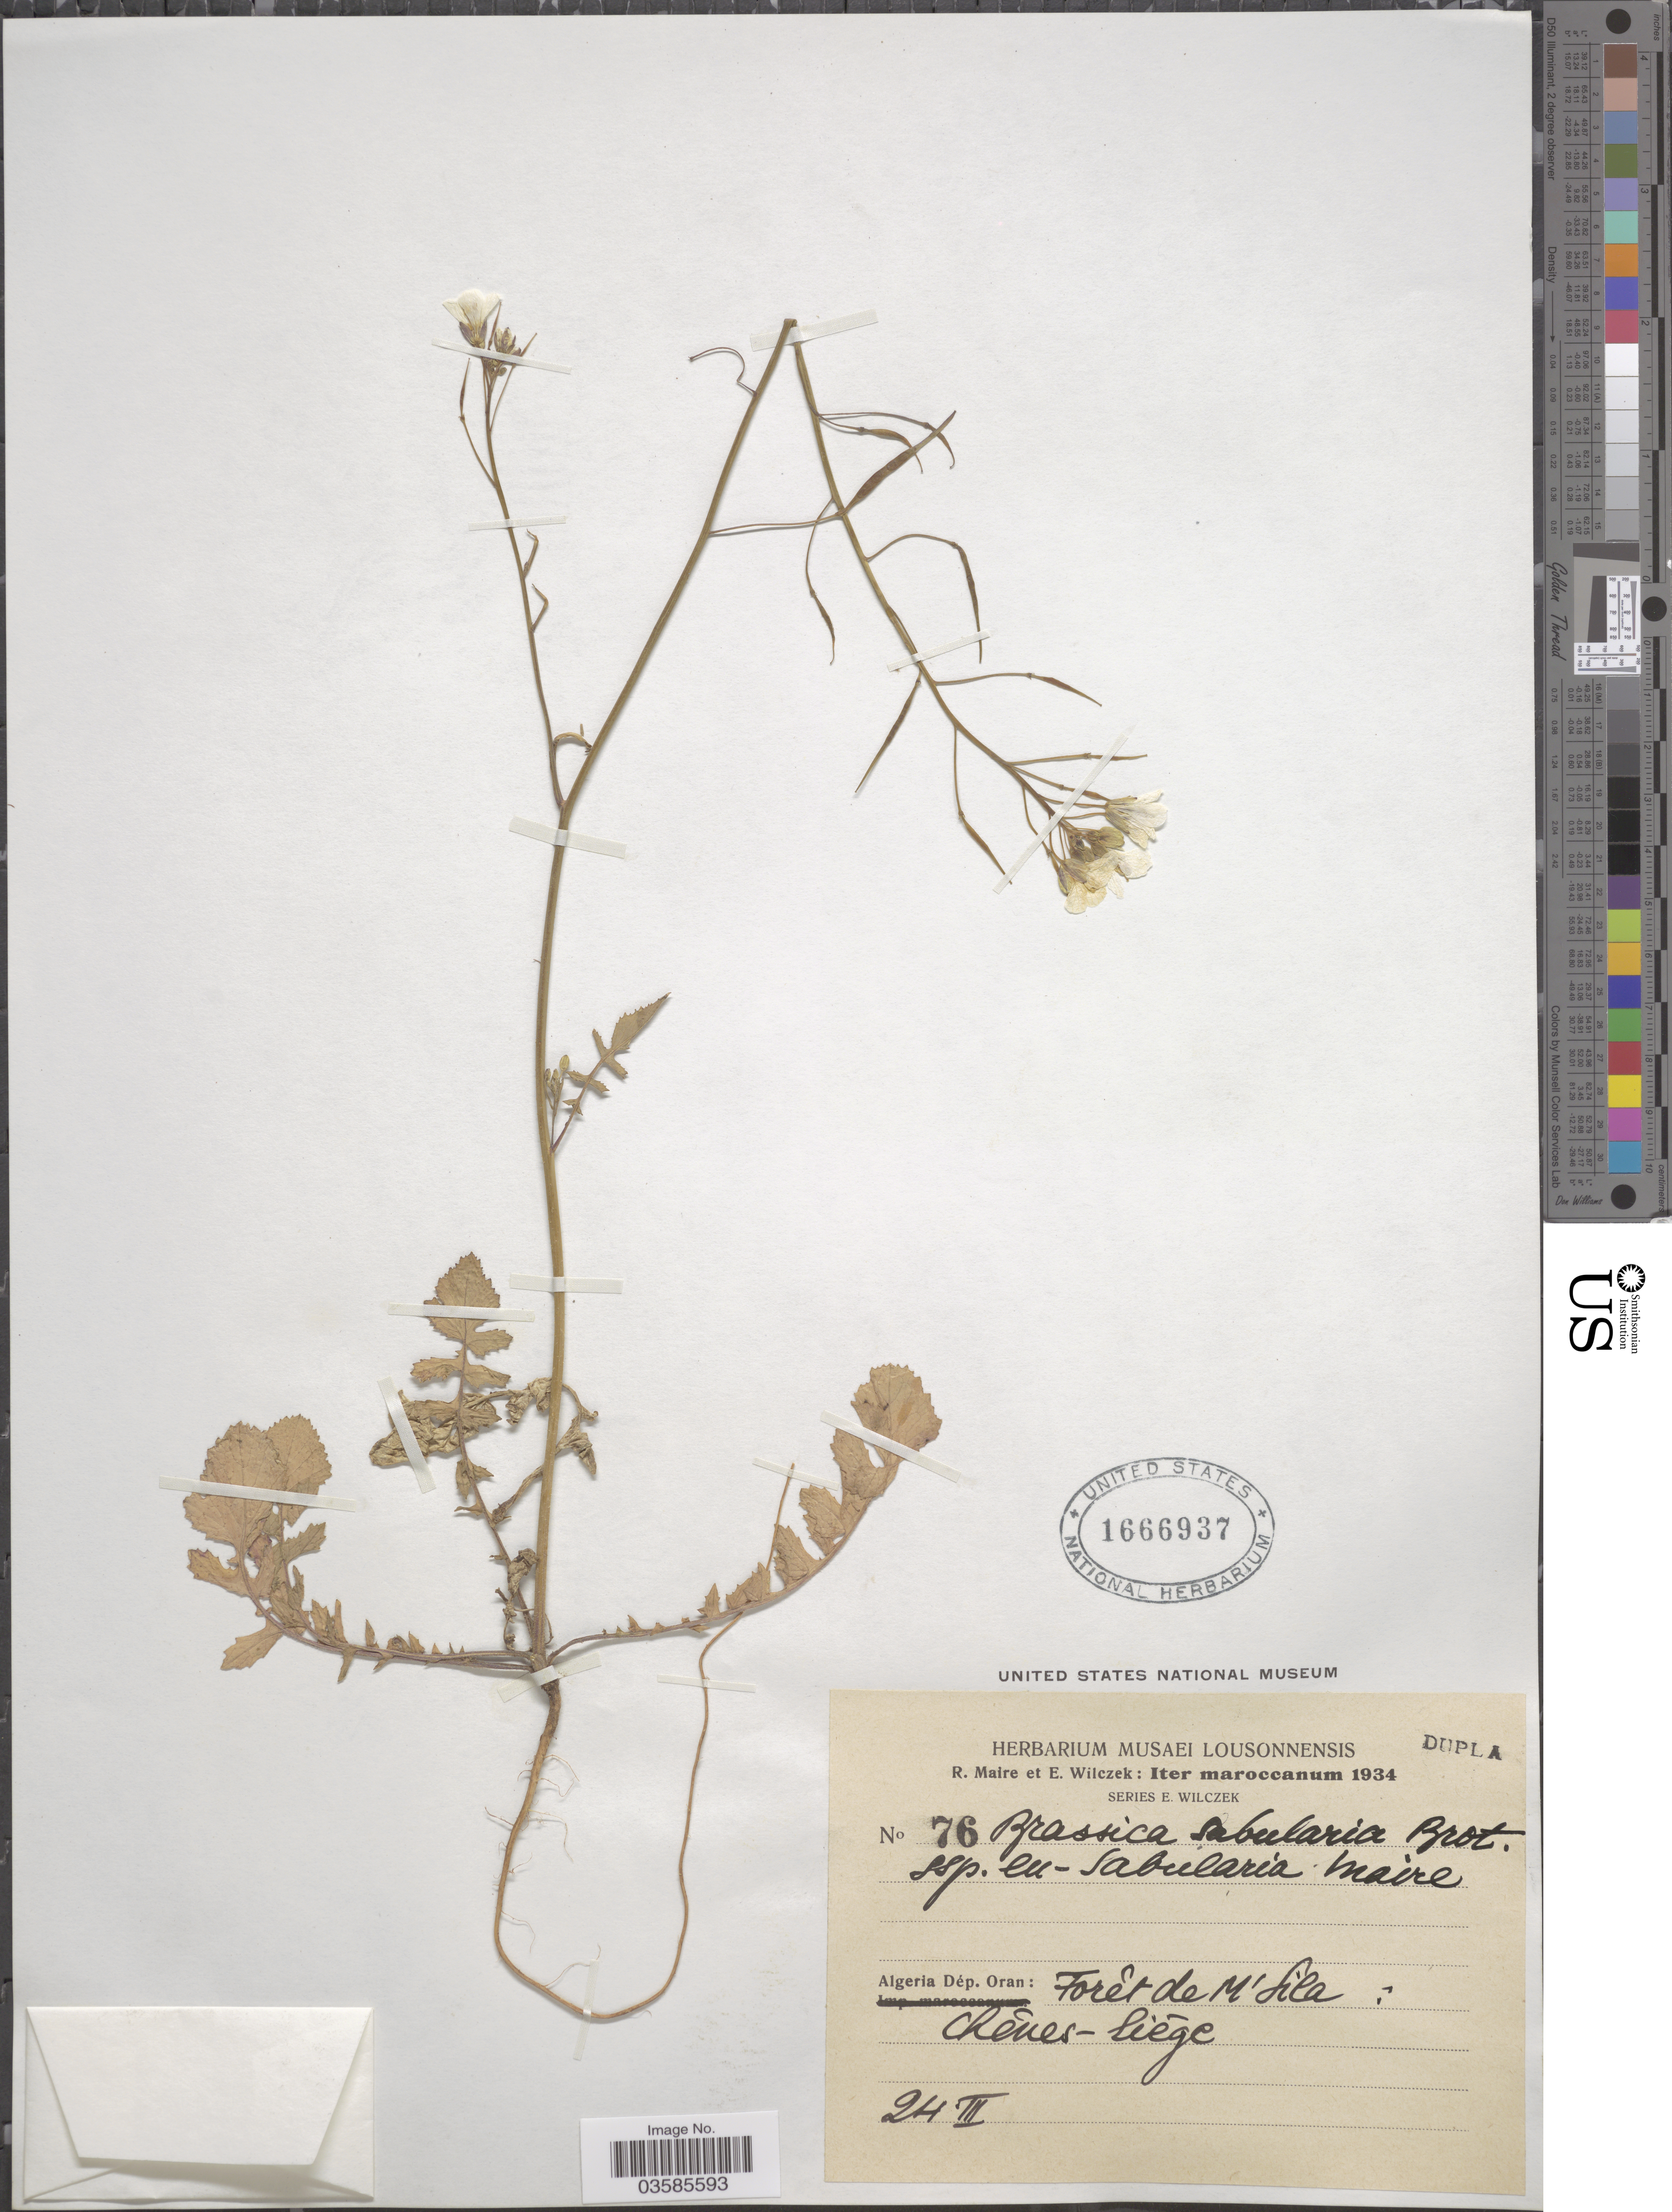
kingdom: Plantae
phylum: Tracheophyta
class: Magnoliopsida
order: Brassicales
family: Brassicaceae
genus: Brassica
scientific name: Brassica sabularia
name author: Willk.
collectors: R. Maire & E. Wilczek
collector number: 76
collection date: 1934-03-24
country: Algeria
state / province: Oran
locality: Forȇt de M'Sila, Chȇne-liēge.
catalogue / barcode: US 1666937